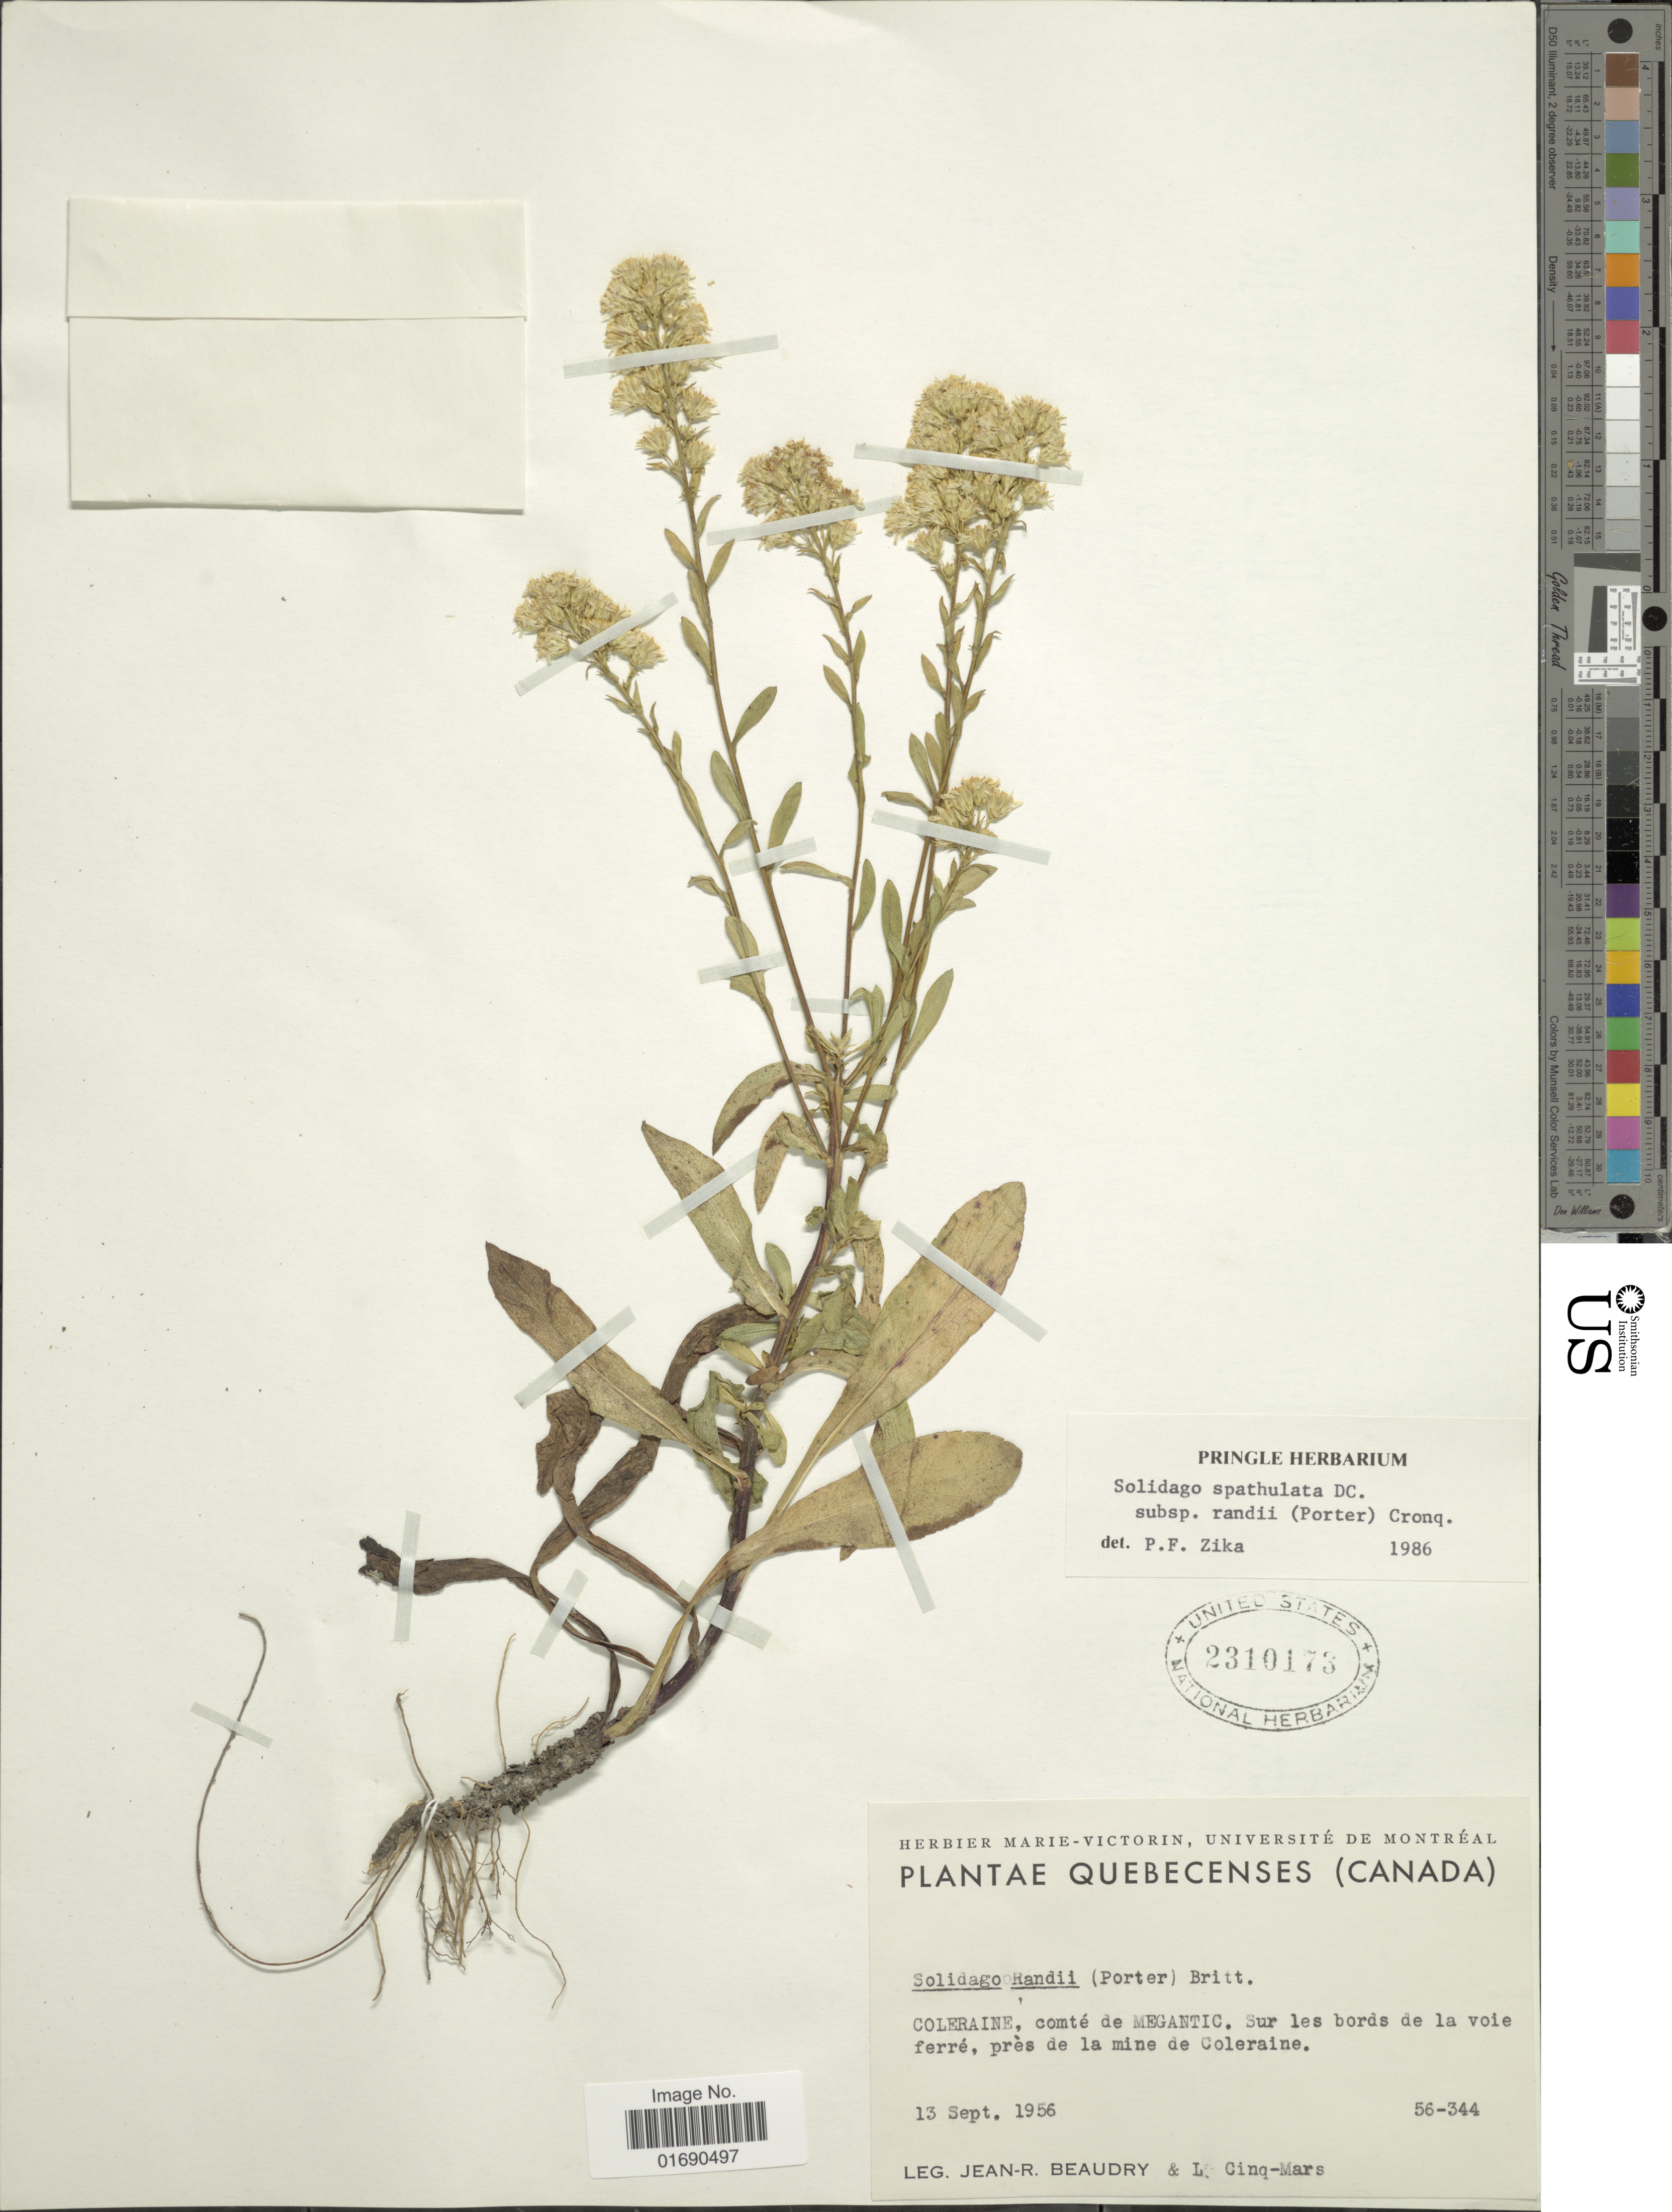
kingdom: Plantae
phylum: Tracheophyta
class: Magnoliopsida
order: Asterales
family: Asteraceae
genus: Solidago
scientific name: Solidago randii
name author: (Porter) Britton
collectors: J. Beaudry & L. Cinq-Mars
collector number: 56-344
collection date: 1956-09-13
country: Canada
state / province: Quebec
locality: Coleraine, comté de Megantic. Sur les bords de la voie ferré, près de la mine de Coleraine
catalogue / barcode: US 2310173